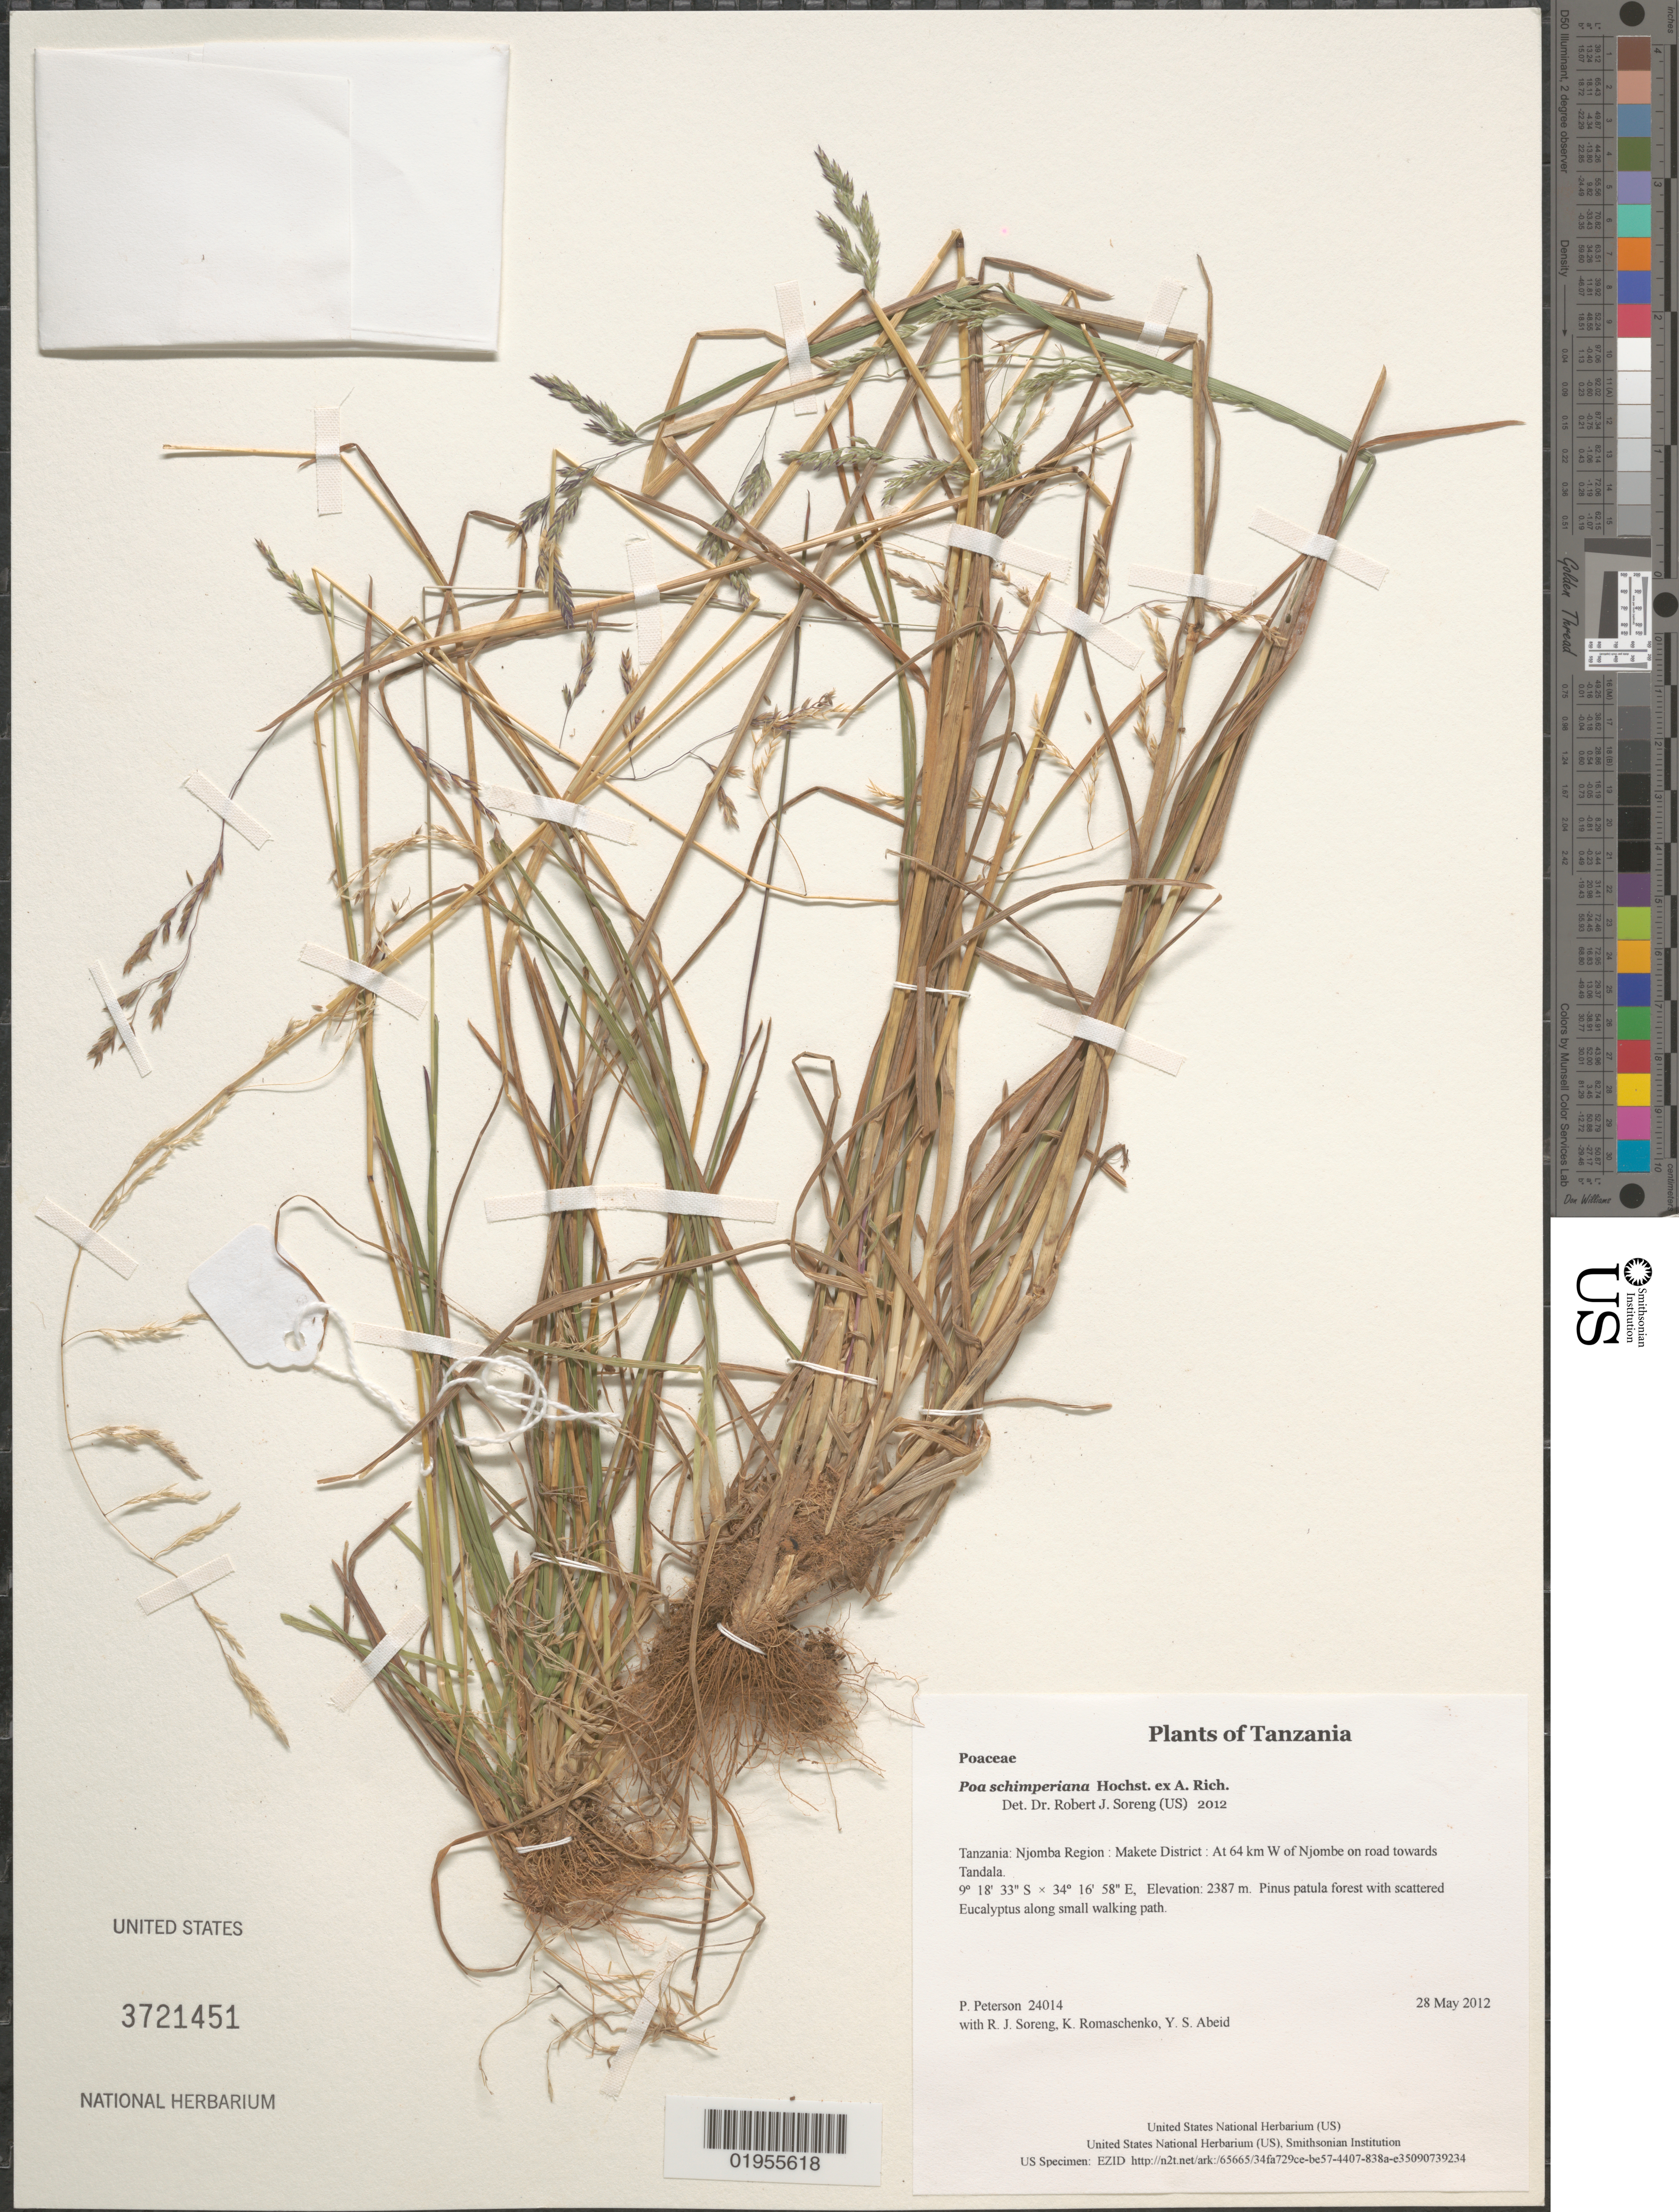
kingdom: Plantae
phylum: Tracheophyta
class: Liliopsida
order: Poales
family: Poaceae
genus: Poa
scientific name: Poa schimperiana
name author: Hochst. ex A. Rich.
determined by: Soreng, Robert J., Research Associate (BOT), Smithsonian Institution - National Museum of Natural History (UNITED STATES)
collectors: P. M. Peterson, R. J. Soreng, K. Romaschenko & Y. Abeid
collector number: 24014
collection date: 2012-05-28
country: Tanzania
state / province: Njombe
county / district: Makete District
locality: At 64 km W of Njombe on road towards Tandala.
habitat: Pinus patula forest with scattered Eucalyptus along small walking path.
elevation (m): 2387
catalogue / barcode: US 3721451